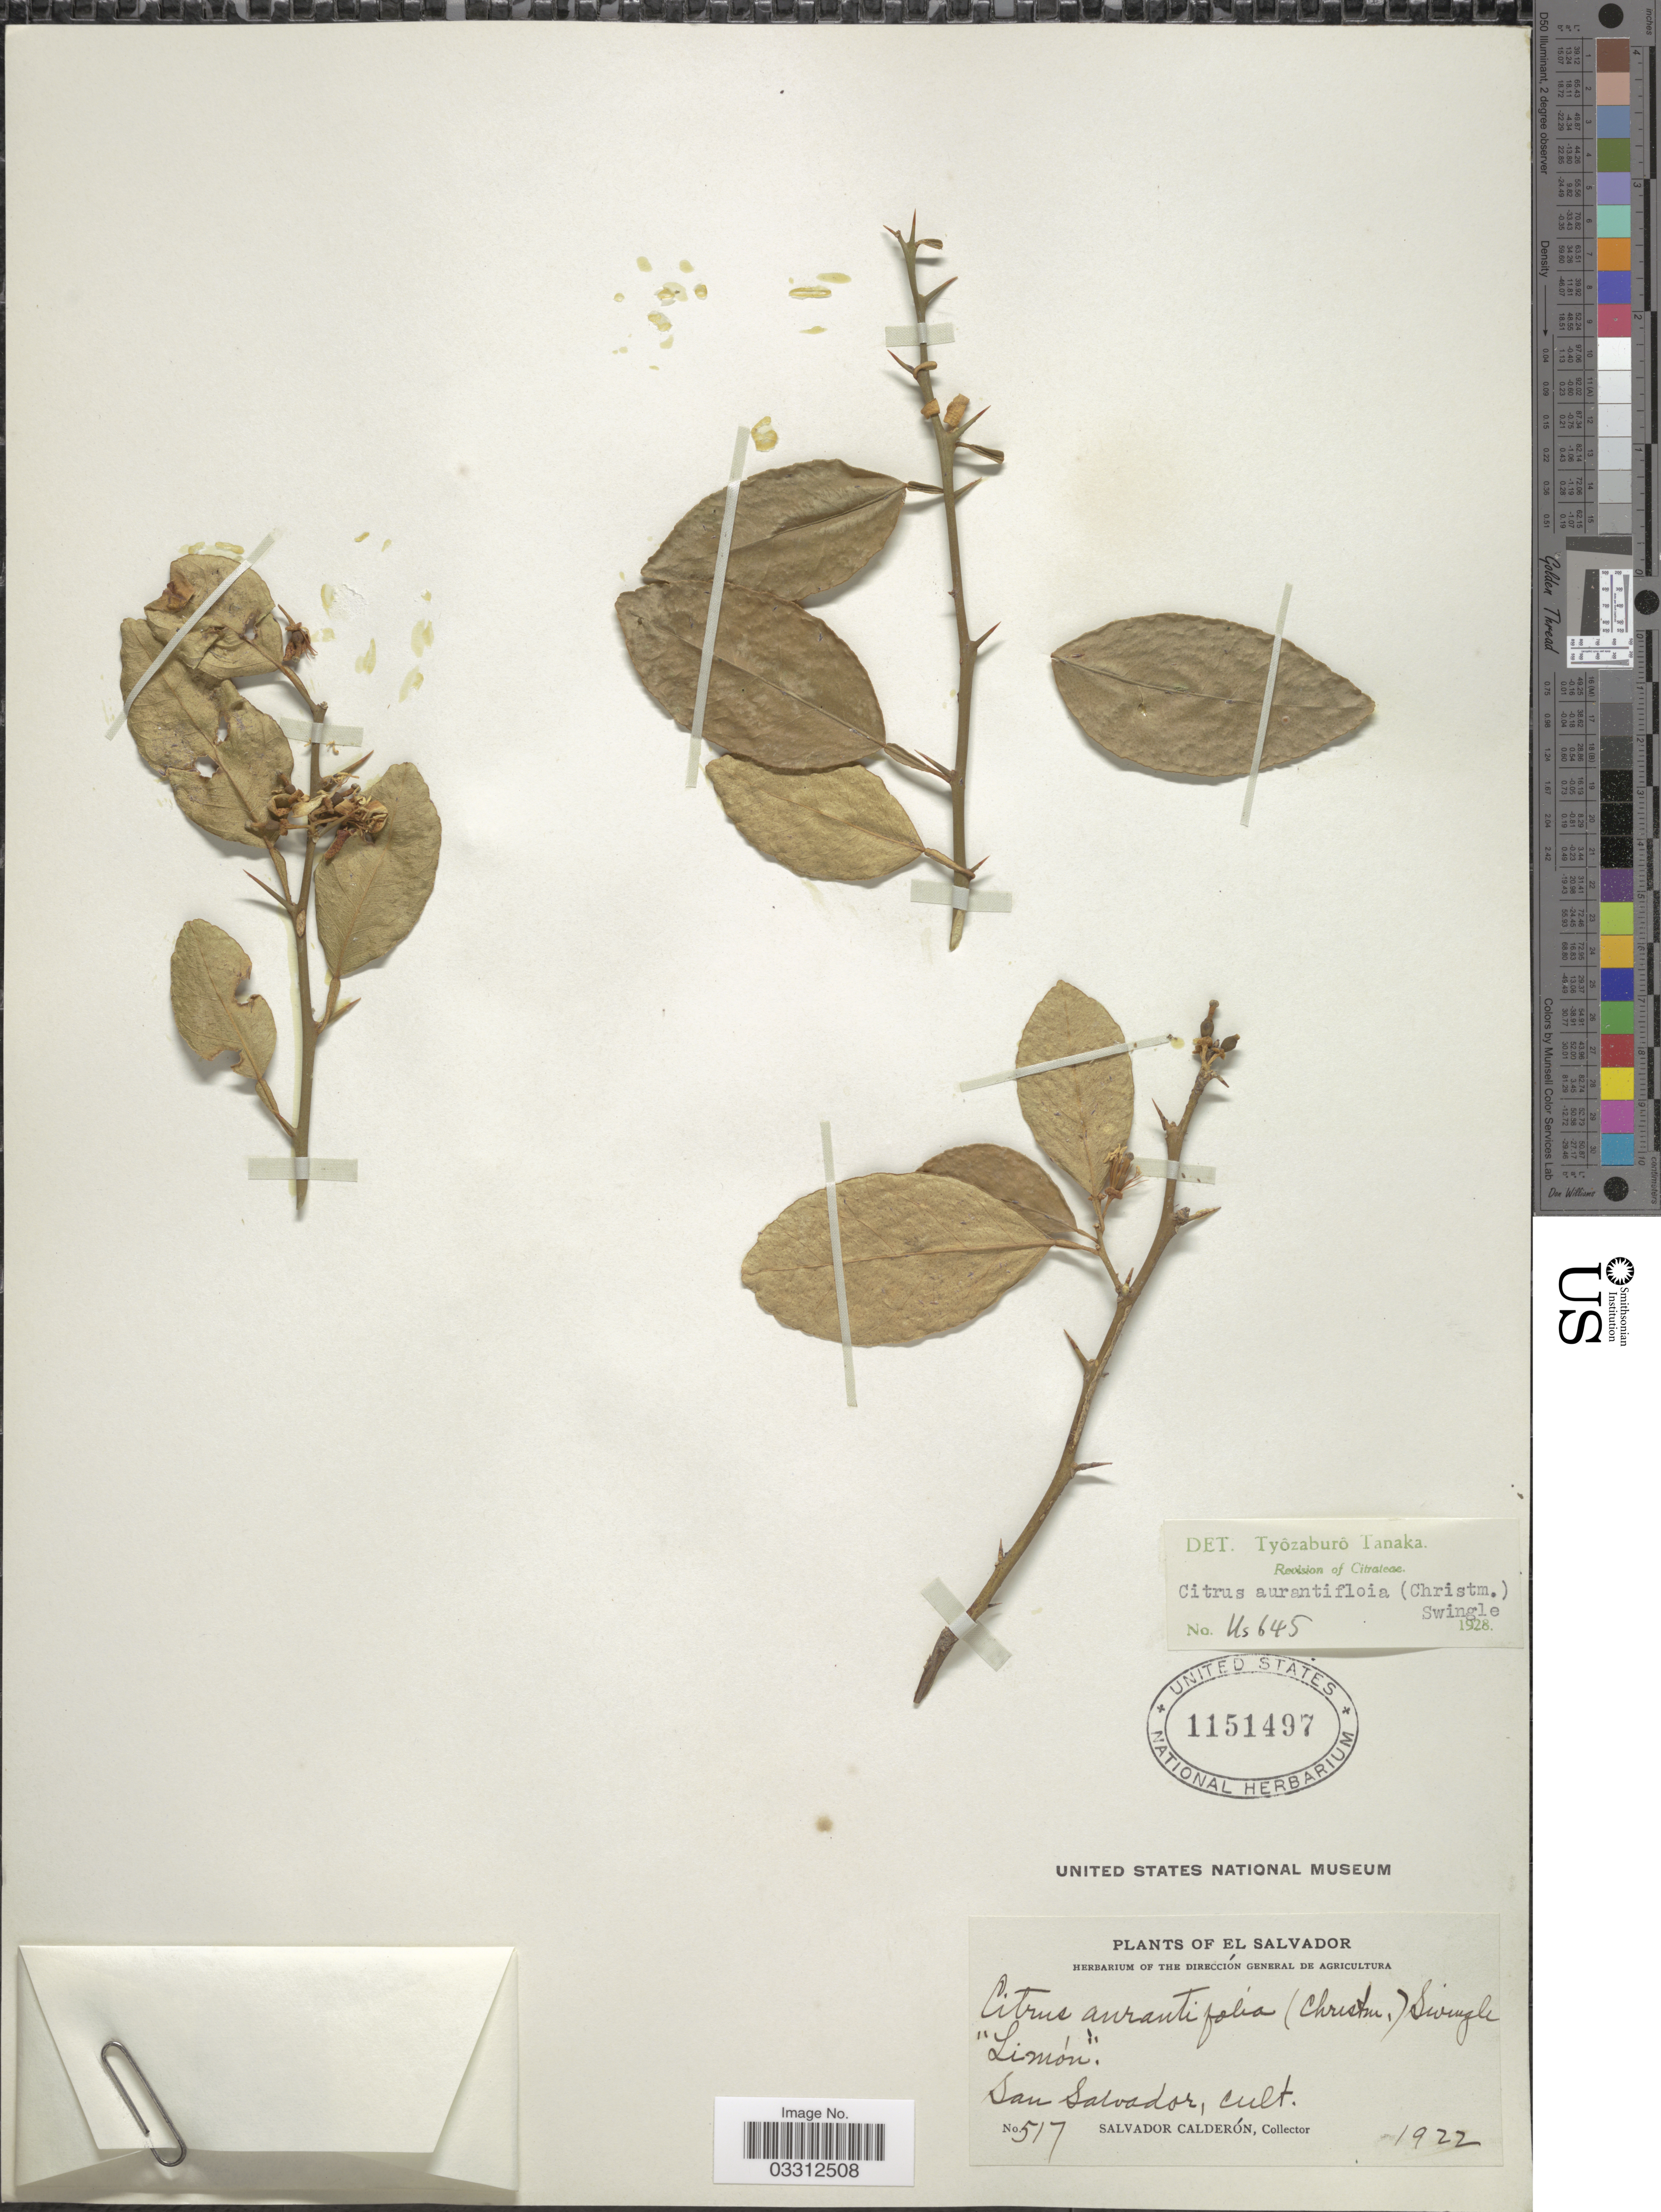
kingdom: Plantae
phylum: Tracheophyta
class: Magnoliopsida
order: Sapindales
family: Rutaceae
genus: Citrus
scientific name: Citrus x aurantifolia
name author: (Christm.) Swingle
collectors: S. Calderón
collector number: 517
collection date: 1922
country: El Salvador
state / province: San Salvador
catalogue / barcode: US 1151497